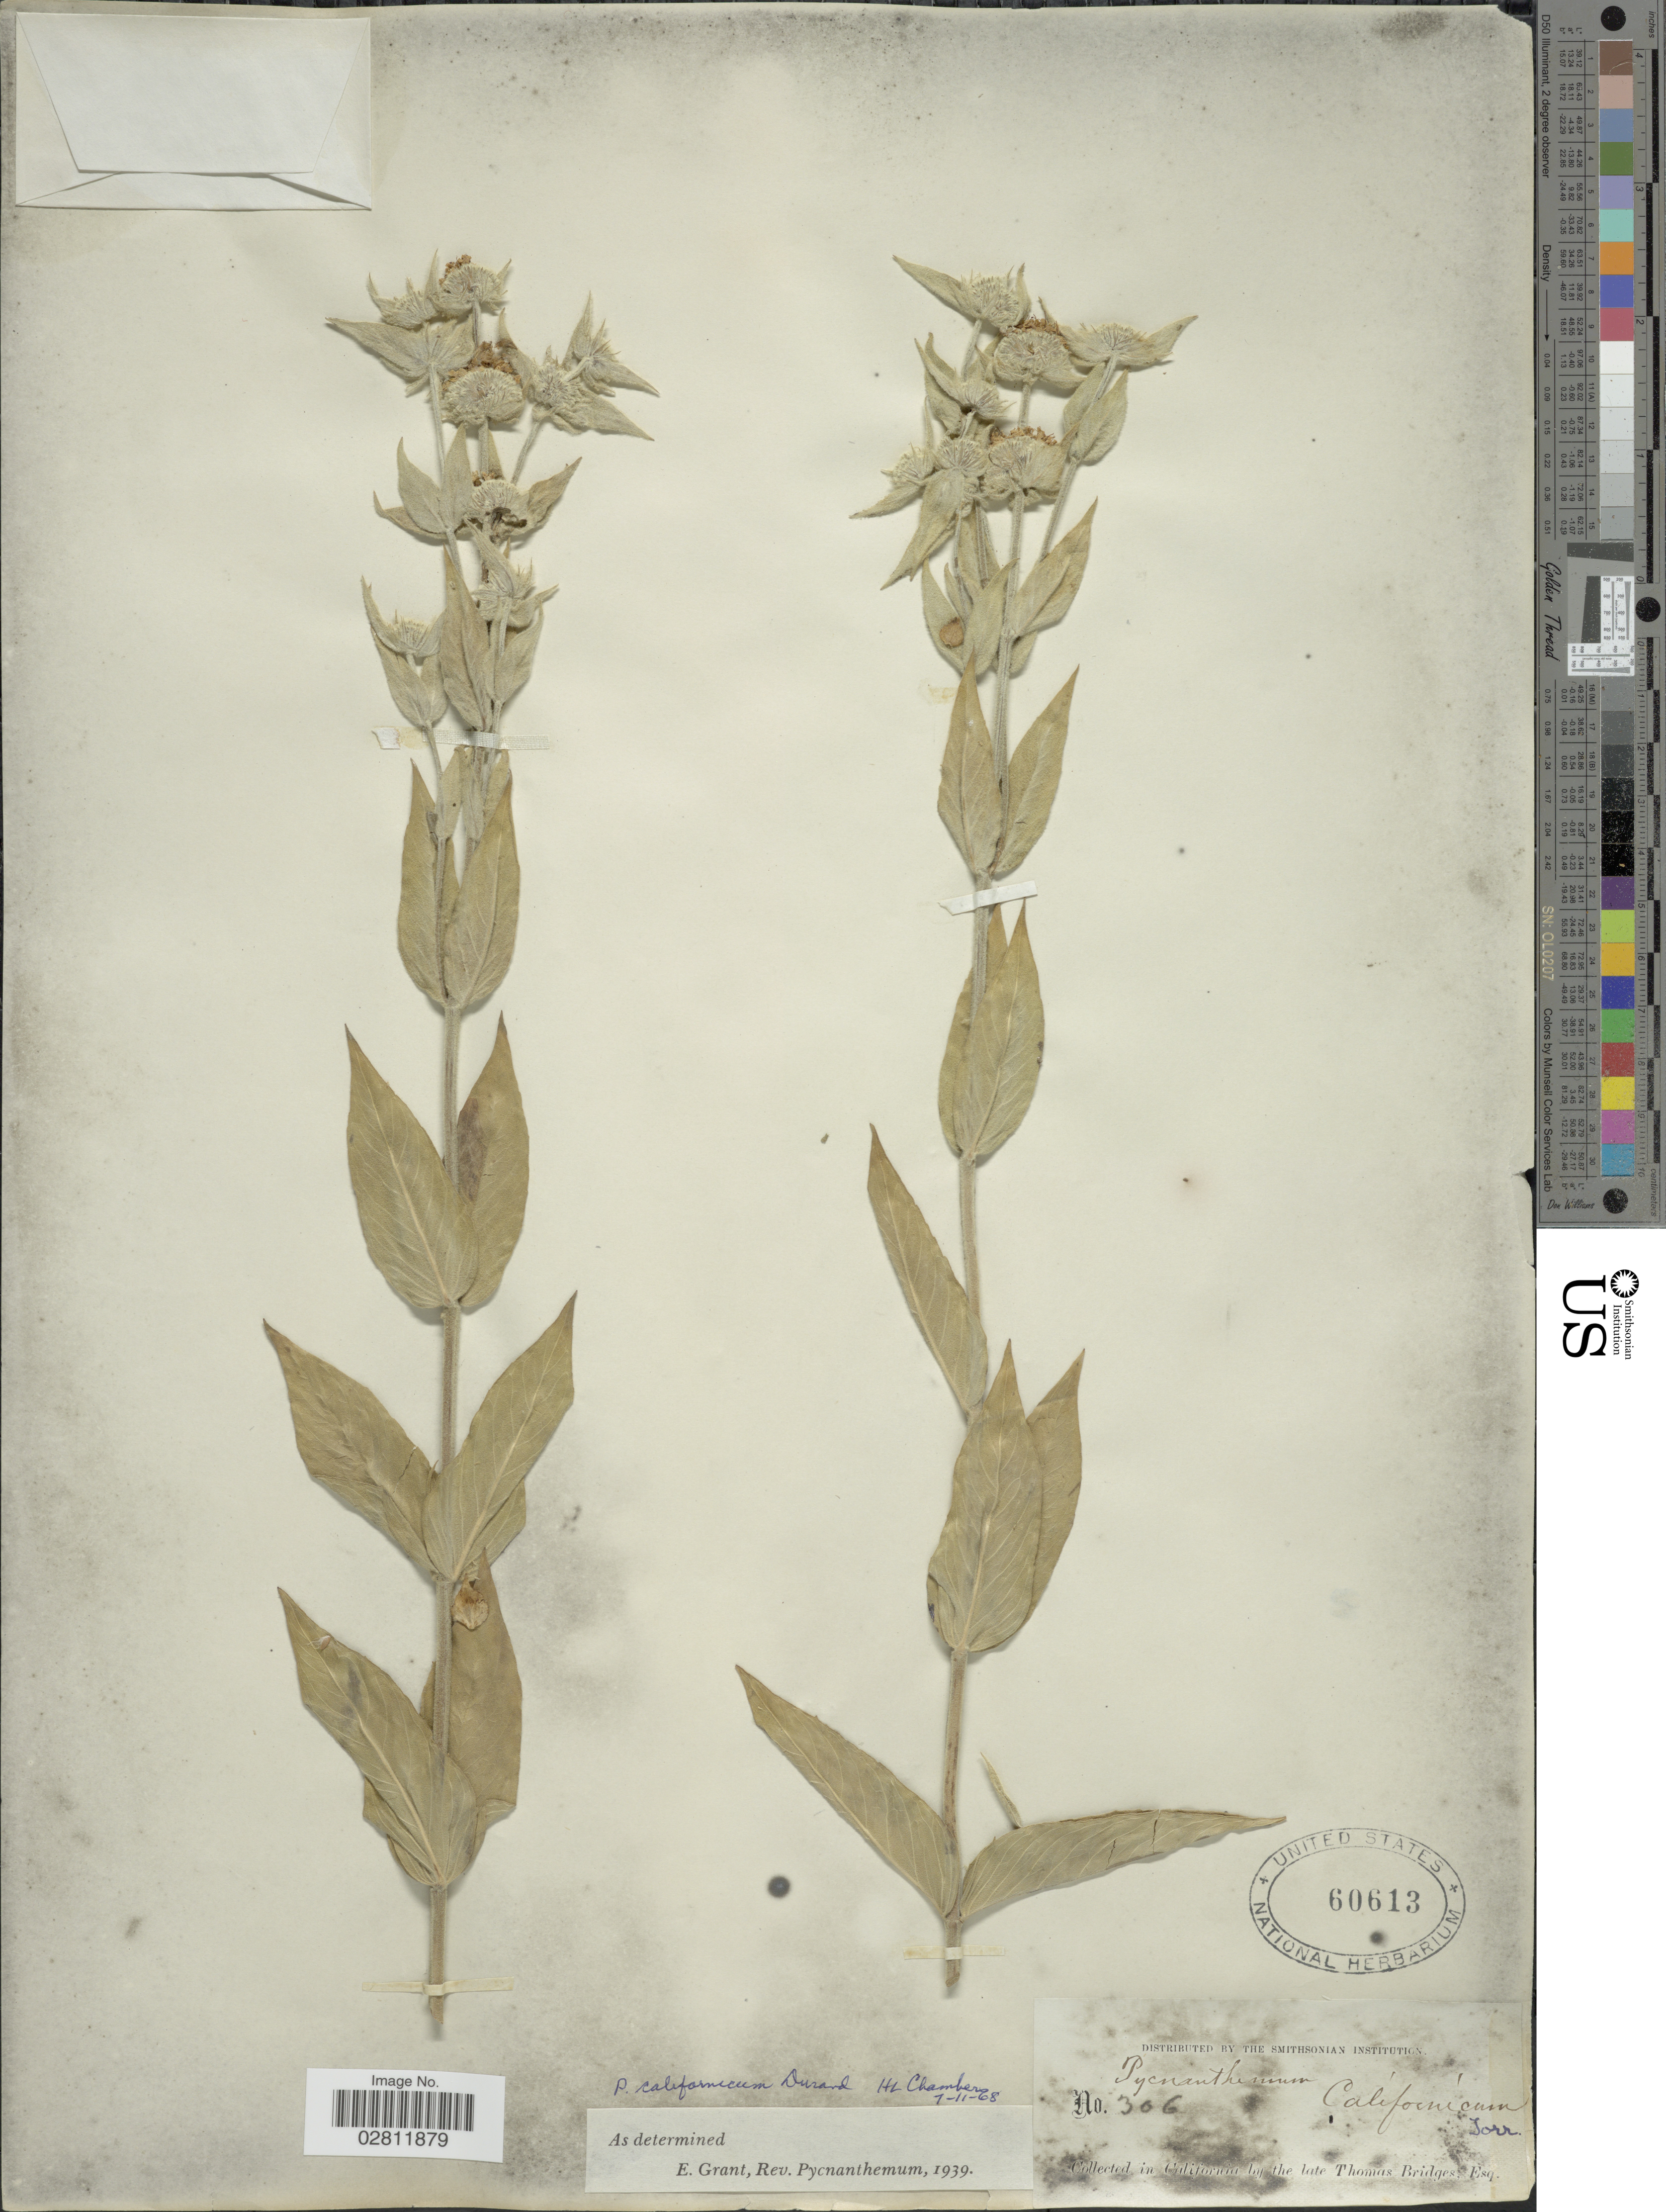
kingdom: Plantae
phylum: Tracheophyta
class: Magnoliopsida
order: Lamiales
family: Lamiaceae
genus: Pycnanthemum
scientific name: Pycnanthemum californicum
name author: Torr. ex Durand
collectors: T. Bridges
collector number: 306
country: United States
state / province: California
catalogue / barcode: US 60613